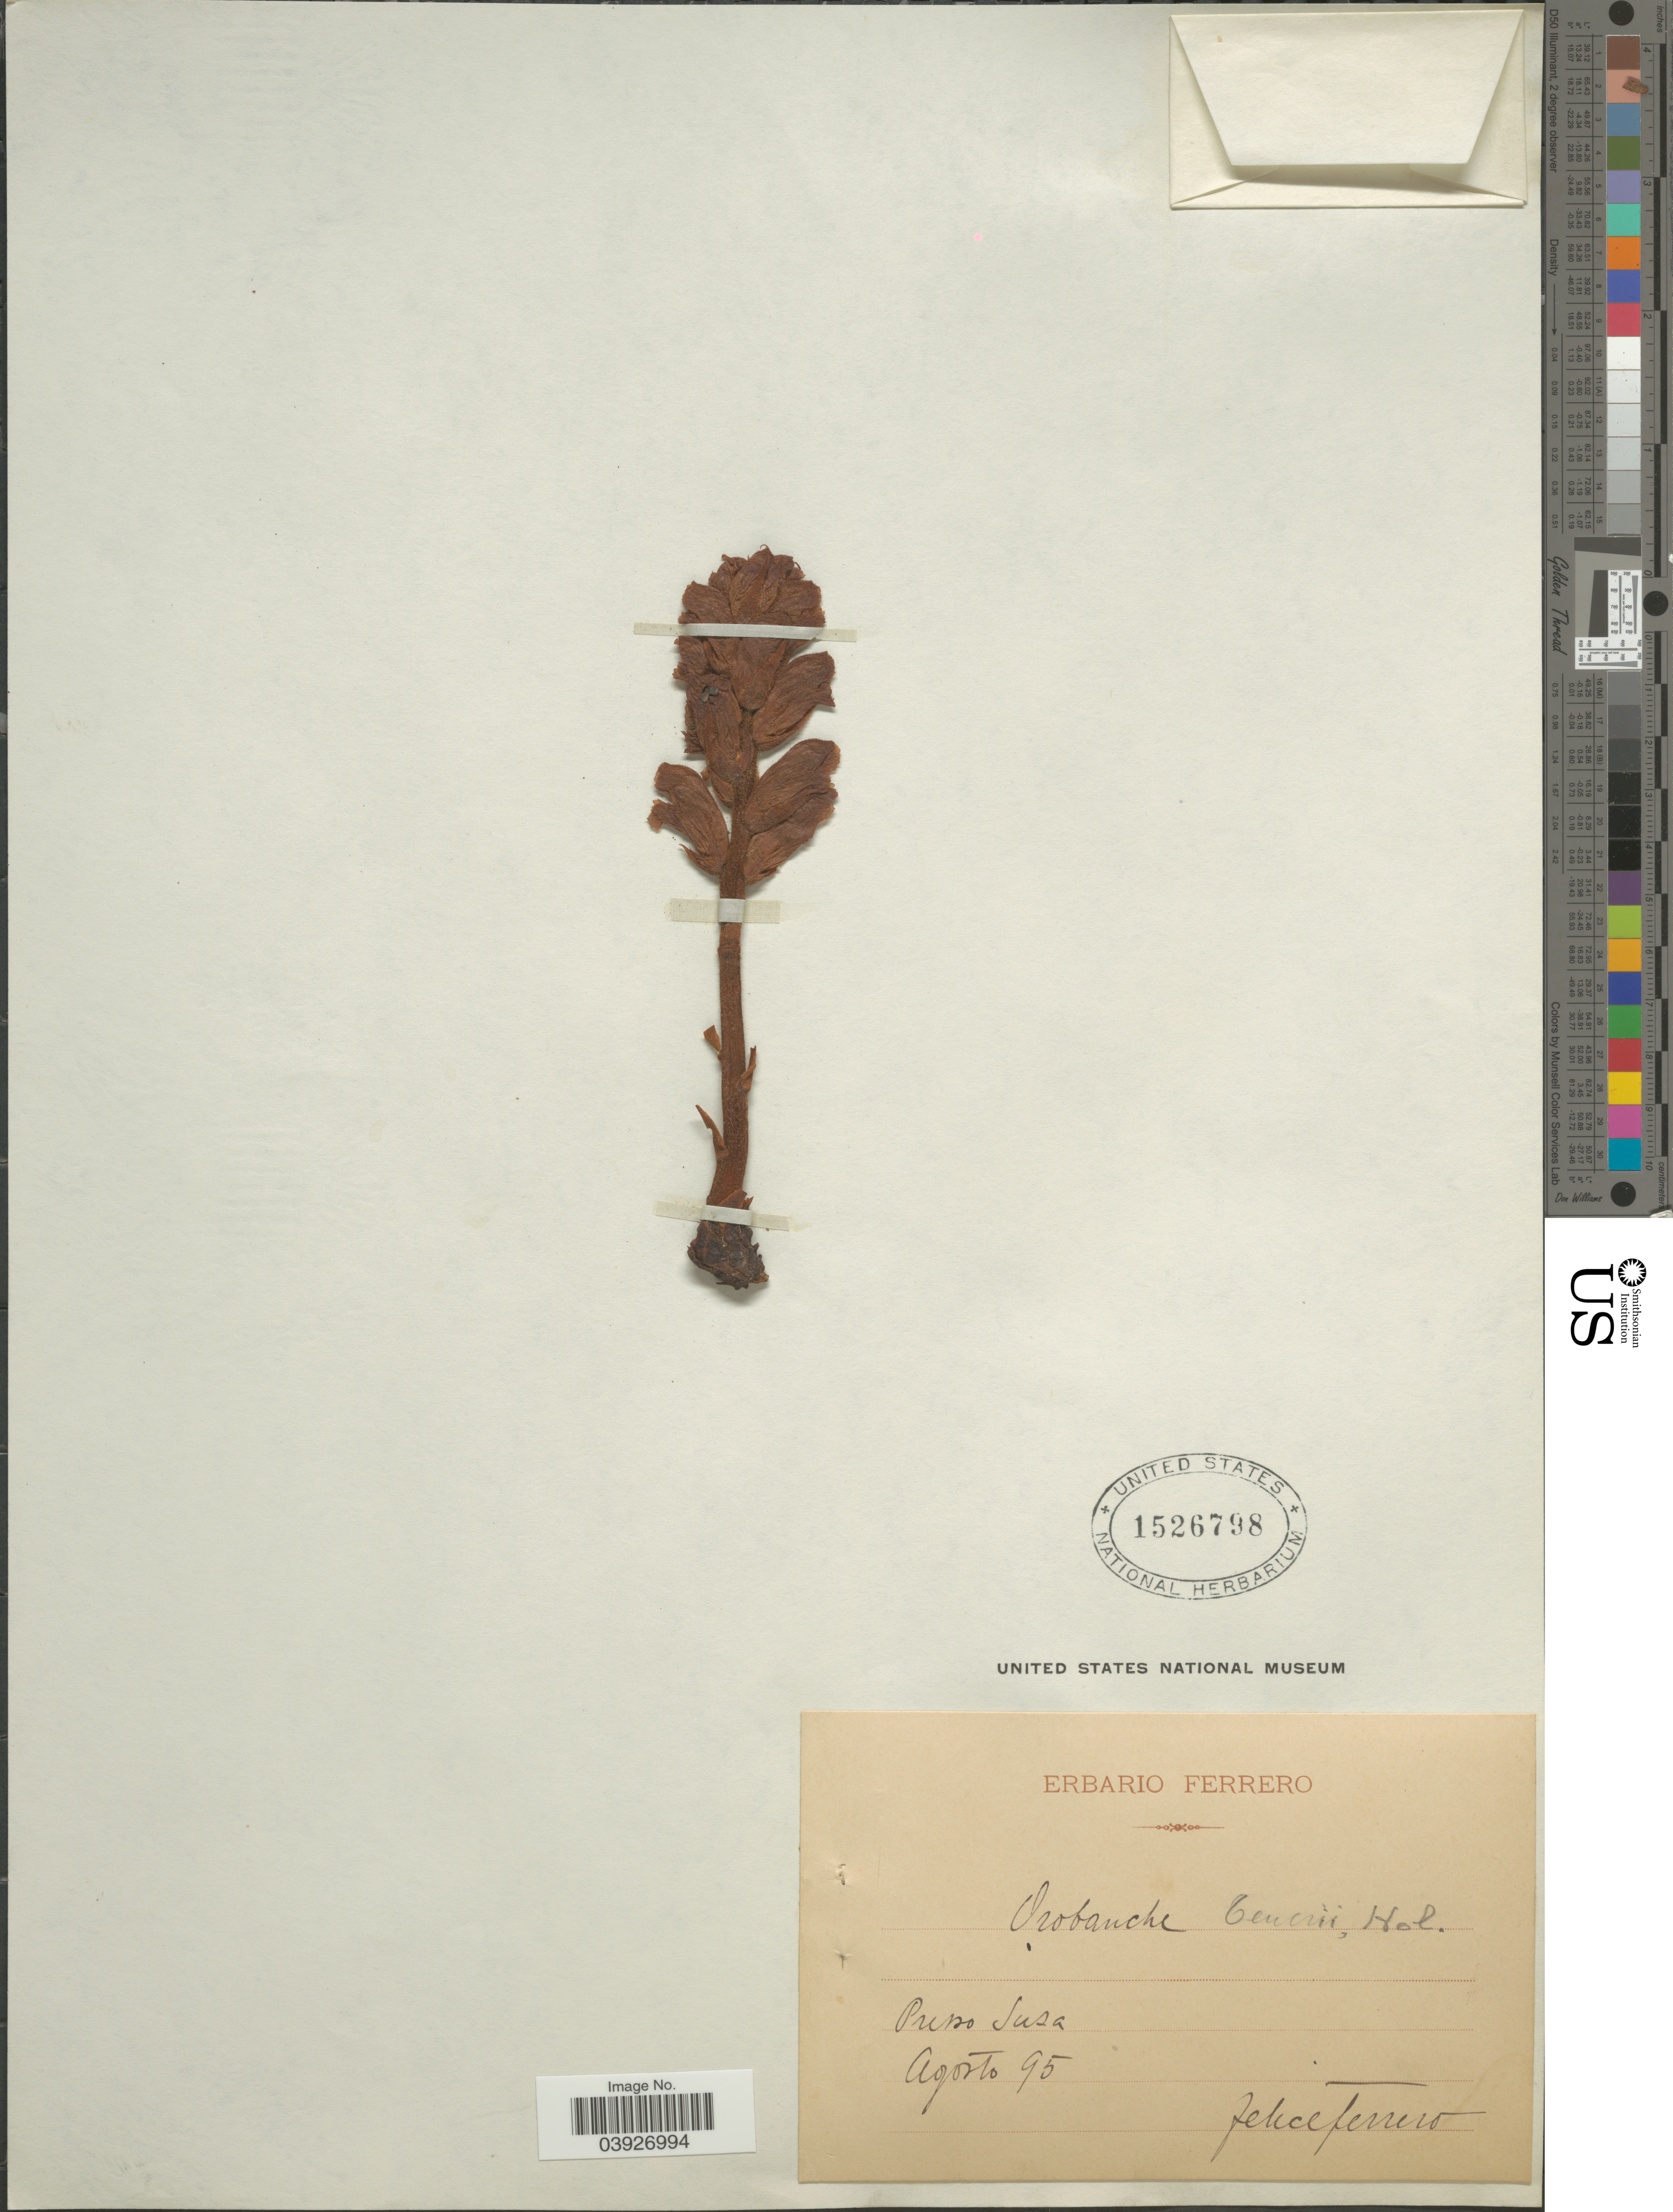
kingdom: Plantae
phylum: Tracheophyta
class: Magnoliopsida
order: Lamiales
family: Orobanchaceae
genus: Orobanche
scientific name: Orobanche teucrii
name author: Holandre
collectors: F. Ferrero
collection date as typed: Transcribed d/m/y: /8/95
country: Italy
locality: Presso Susa.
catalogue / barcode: US 1526798